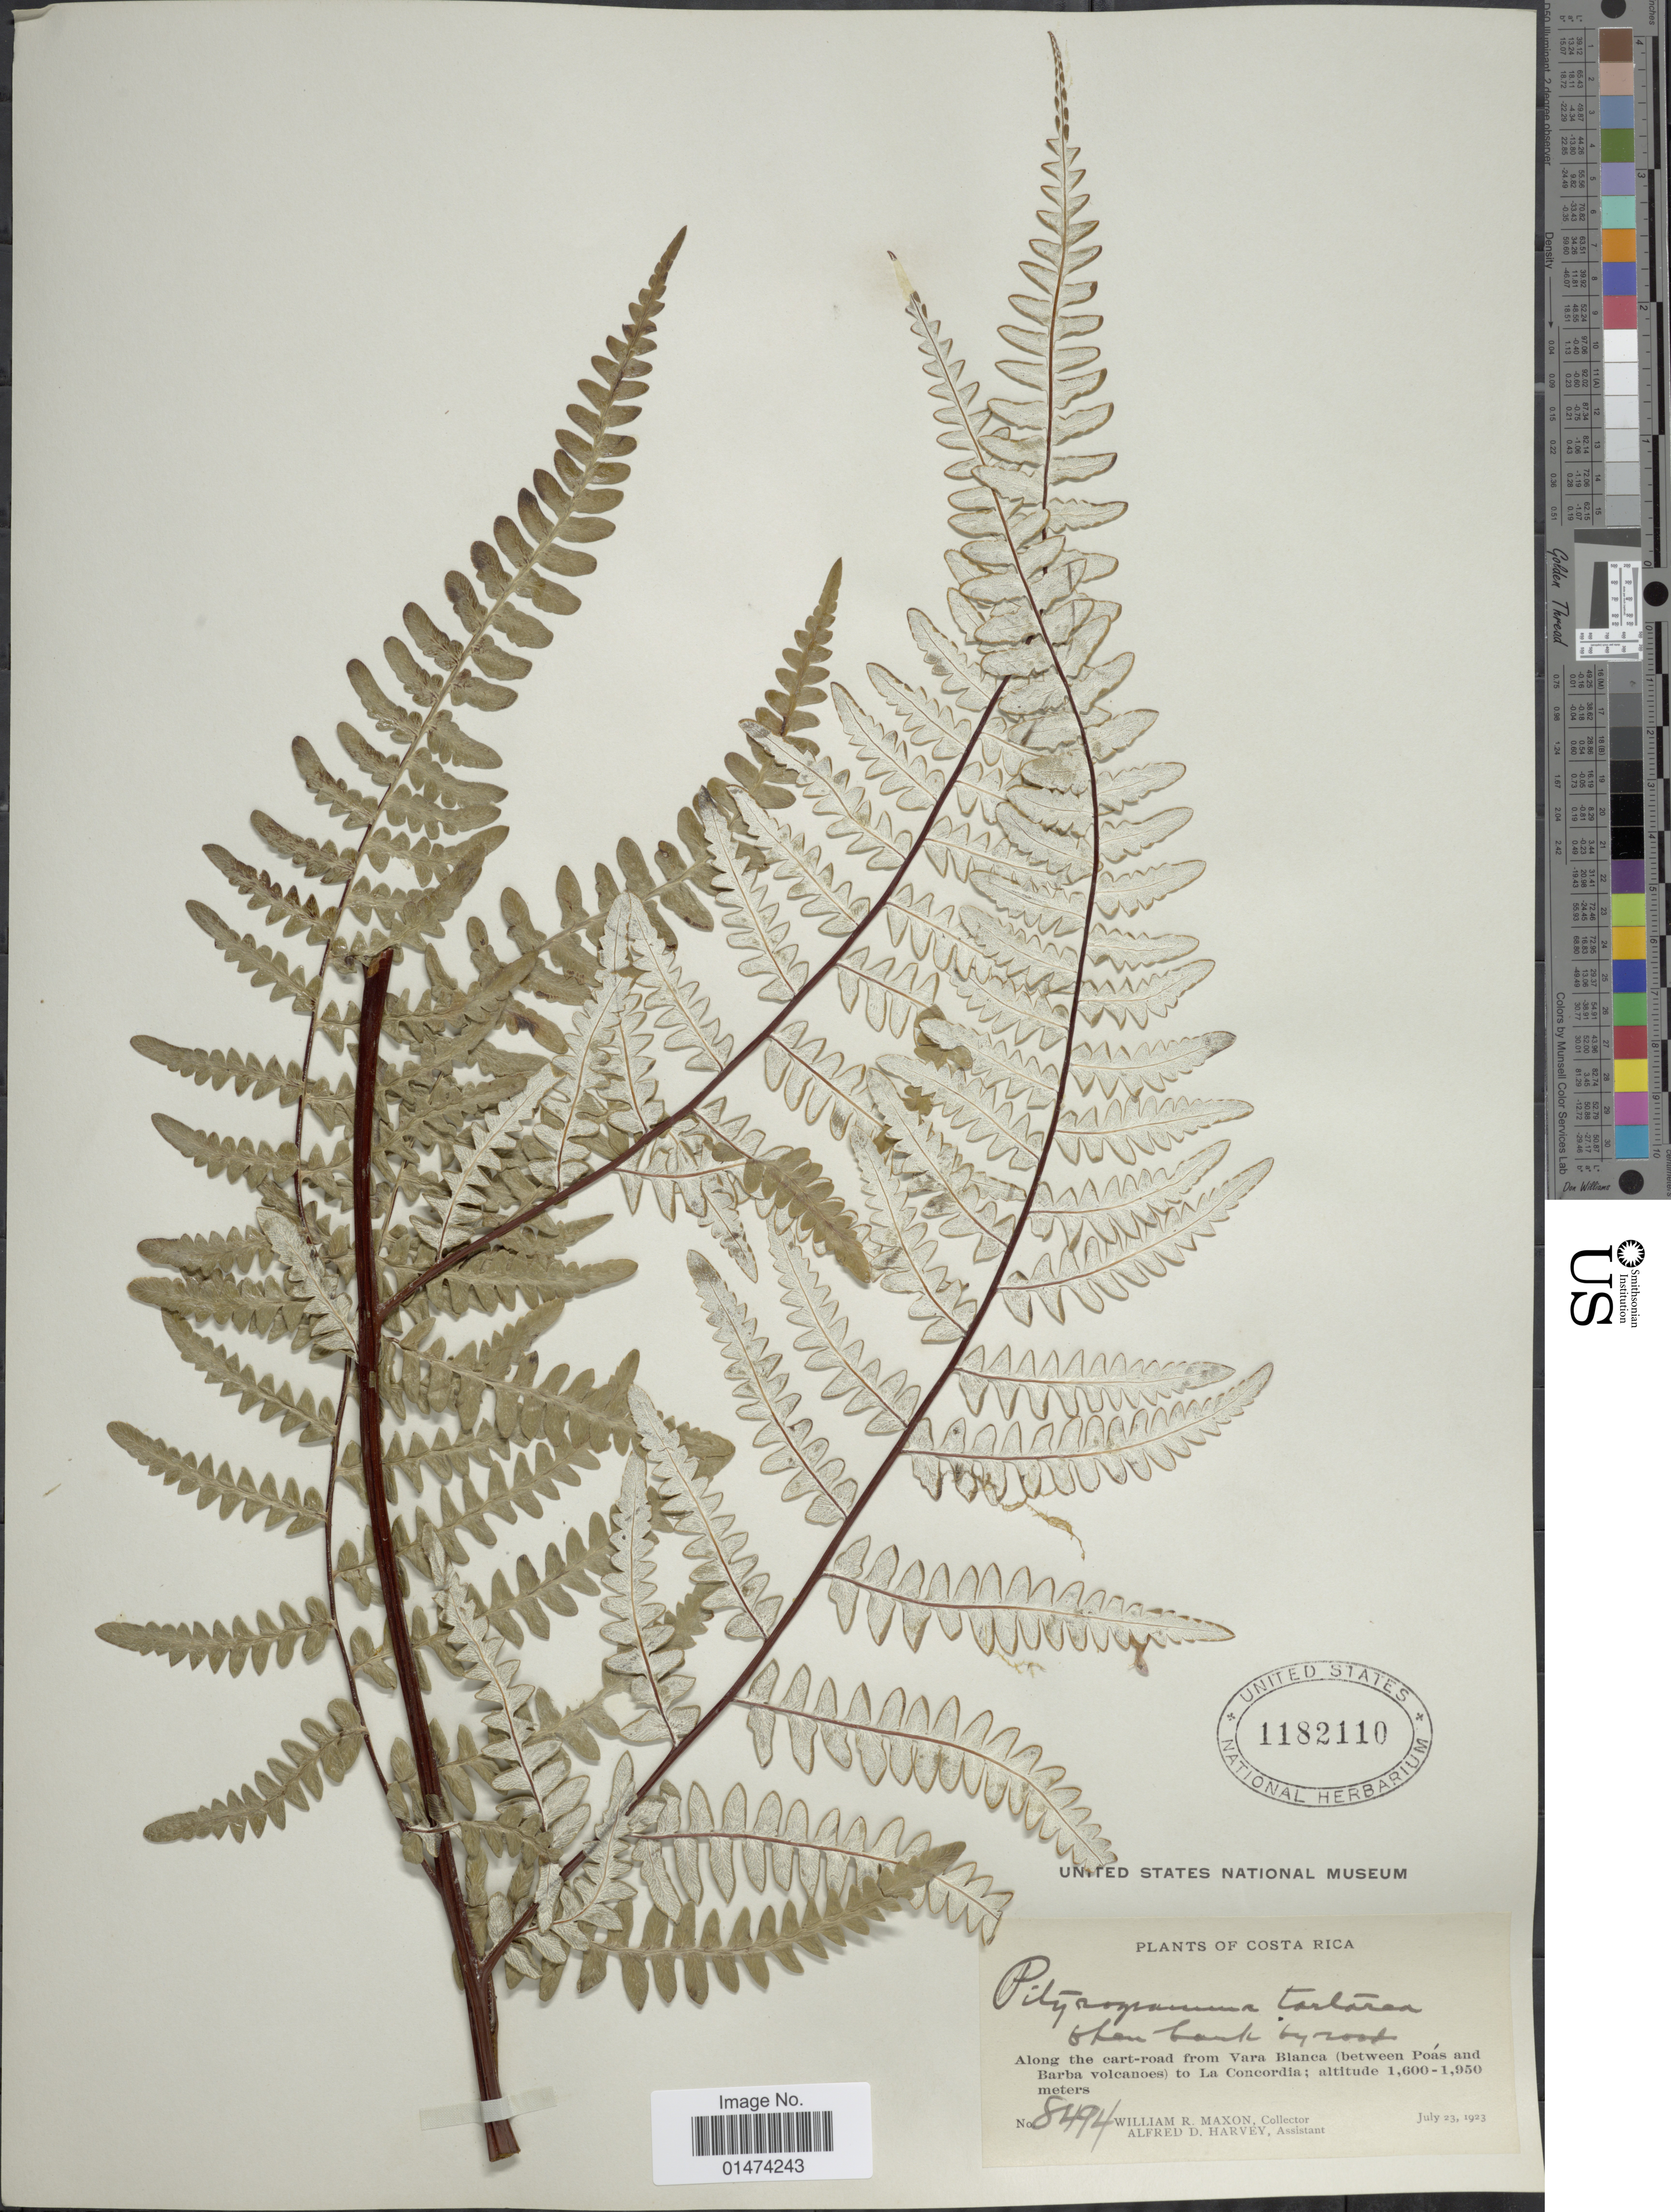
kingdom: Plantae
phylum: Tracheophyta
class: Polypodiopsida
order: Polypodiales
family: Pteridaceae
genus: Pityrogramma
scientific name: Pityrogramma tartarea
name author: (Cav.) Maxon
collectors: W. R. Maxon & A. D. Harvey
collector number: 8494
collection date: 1923-07-23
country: Costa Rica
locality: Along the cart-road from Vara Blanca (between Poas and Barba volcanoes) to La Concordia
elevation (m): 1600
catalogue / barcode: US 1182110